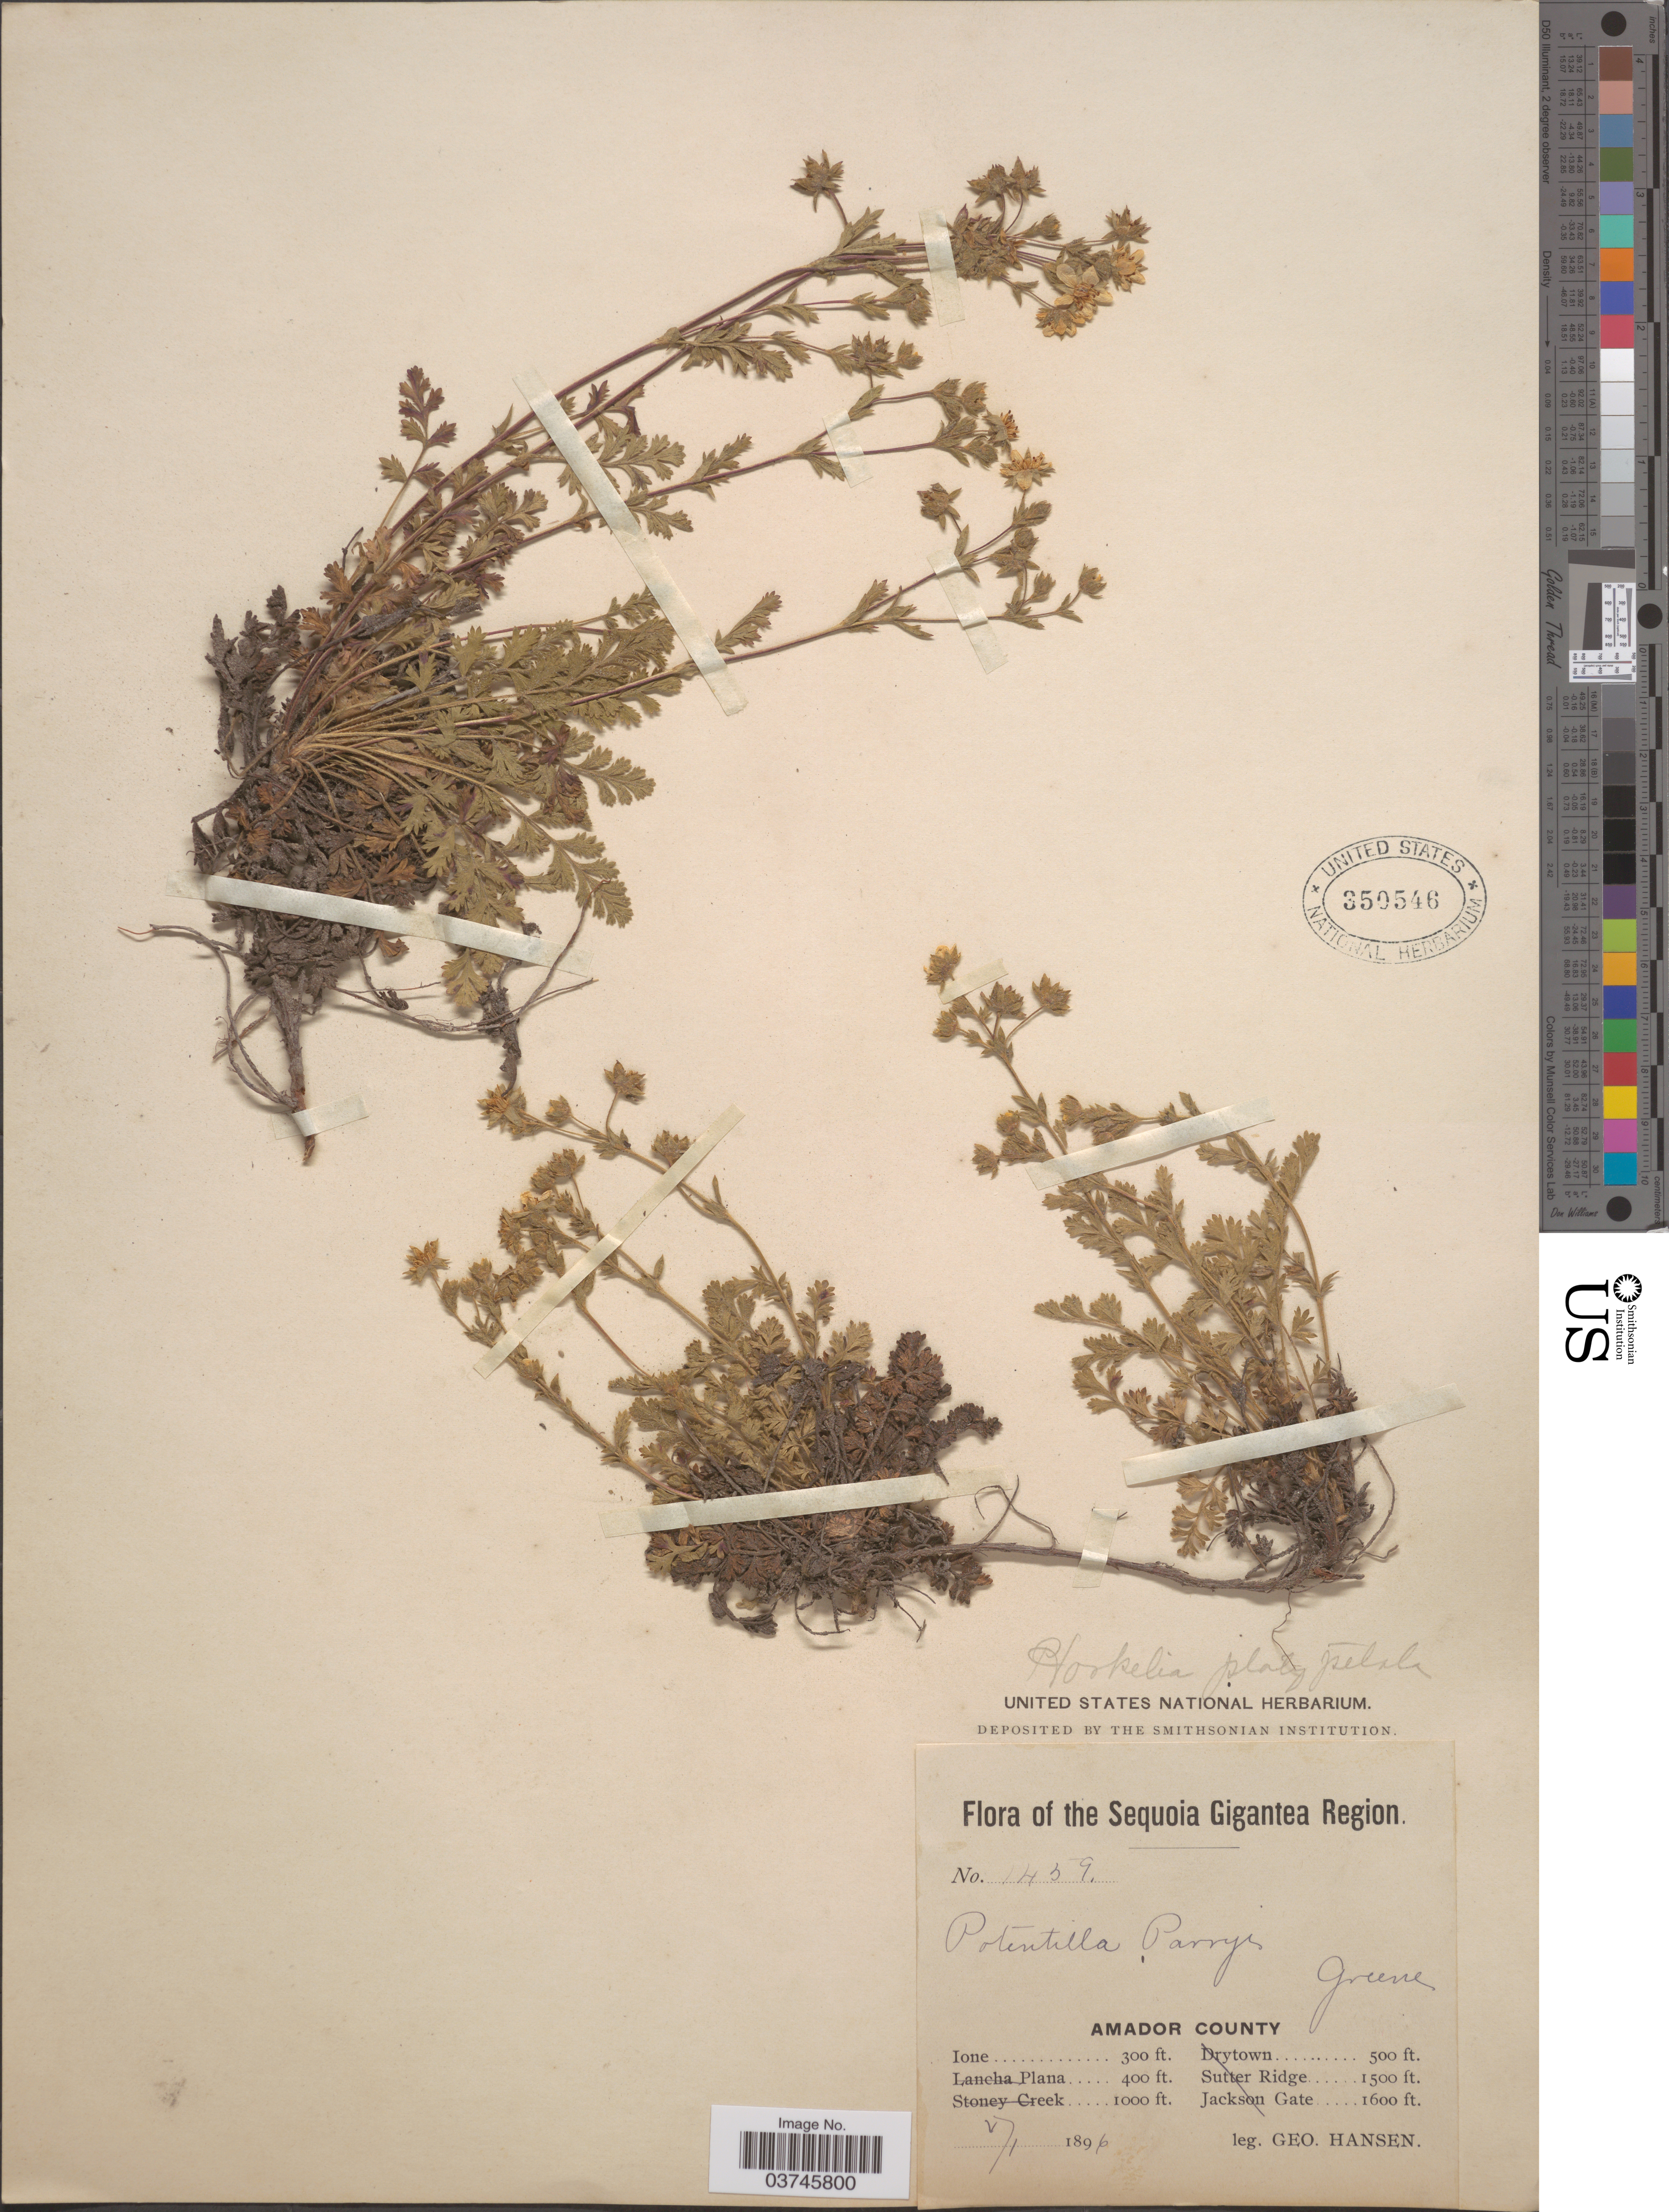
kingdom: Plantae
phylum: Tracheophyta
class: Magnoliopsida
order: Rosales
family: Rosaceae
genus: Potentilla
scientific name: Potentilla parryi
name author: (Greene) Greene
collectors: G. Hansen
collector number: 1459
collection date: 1896-05-01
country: United States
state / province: California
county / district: Amador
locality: Sequoia Gigantea Region. Amador County. Ione.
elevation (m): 91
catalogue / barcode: US 350546